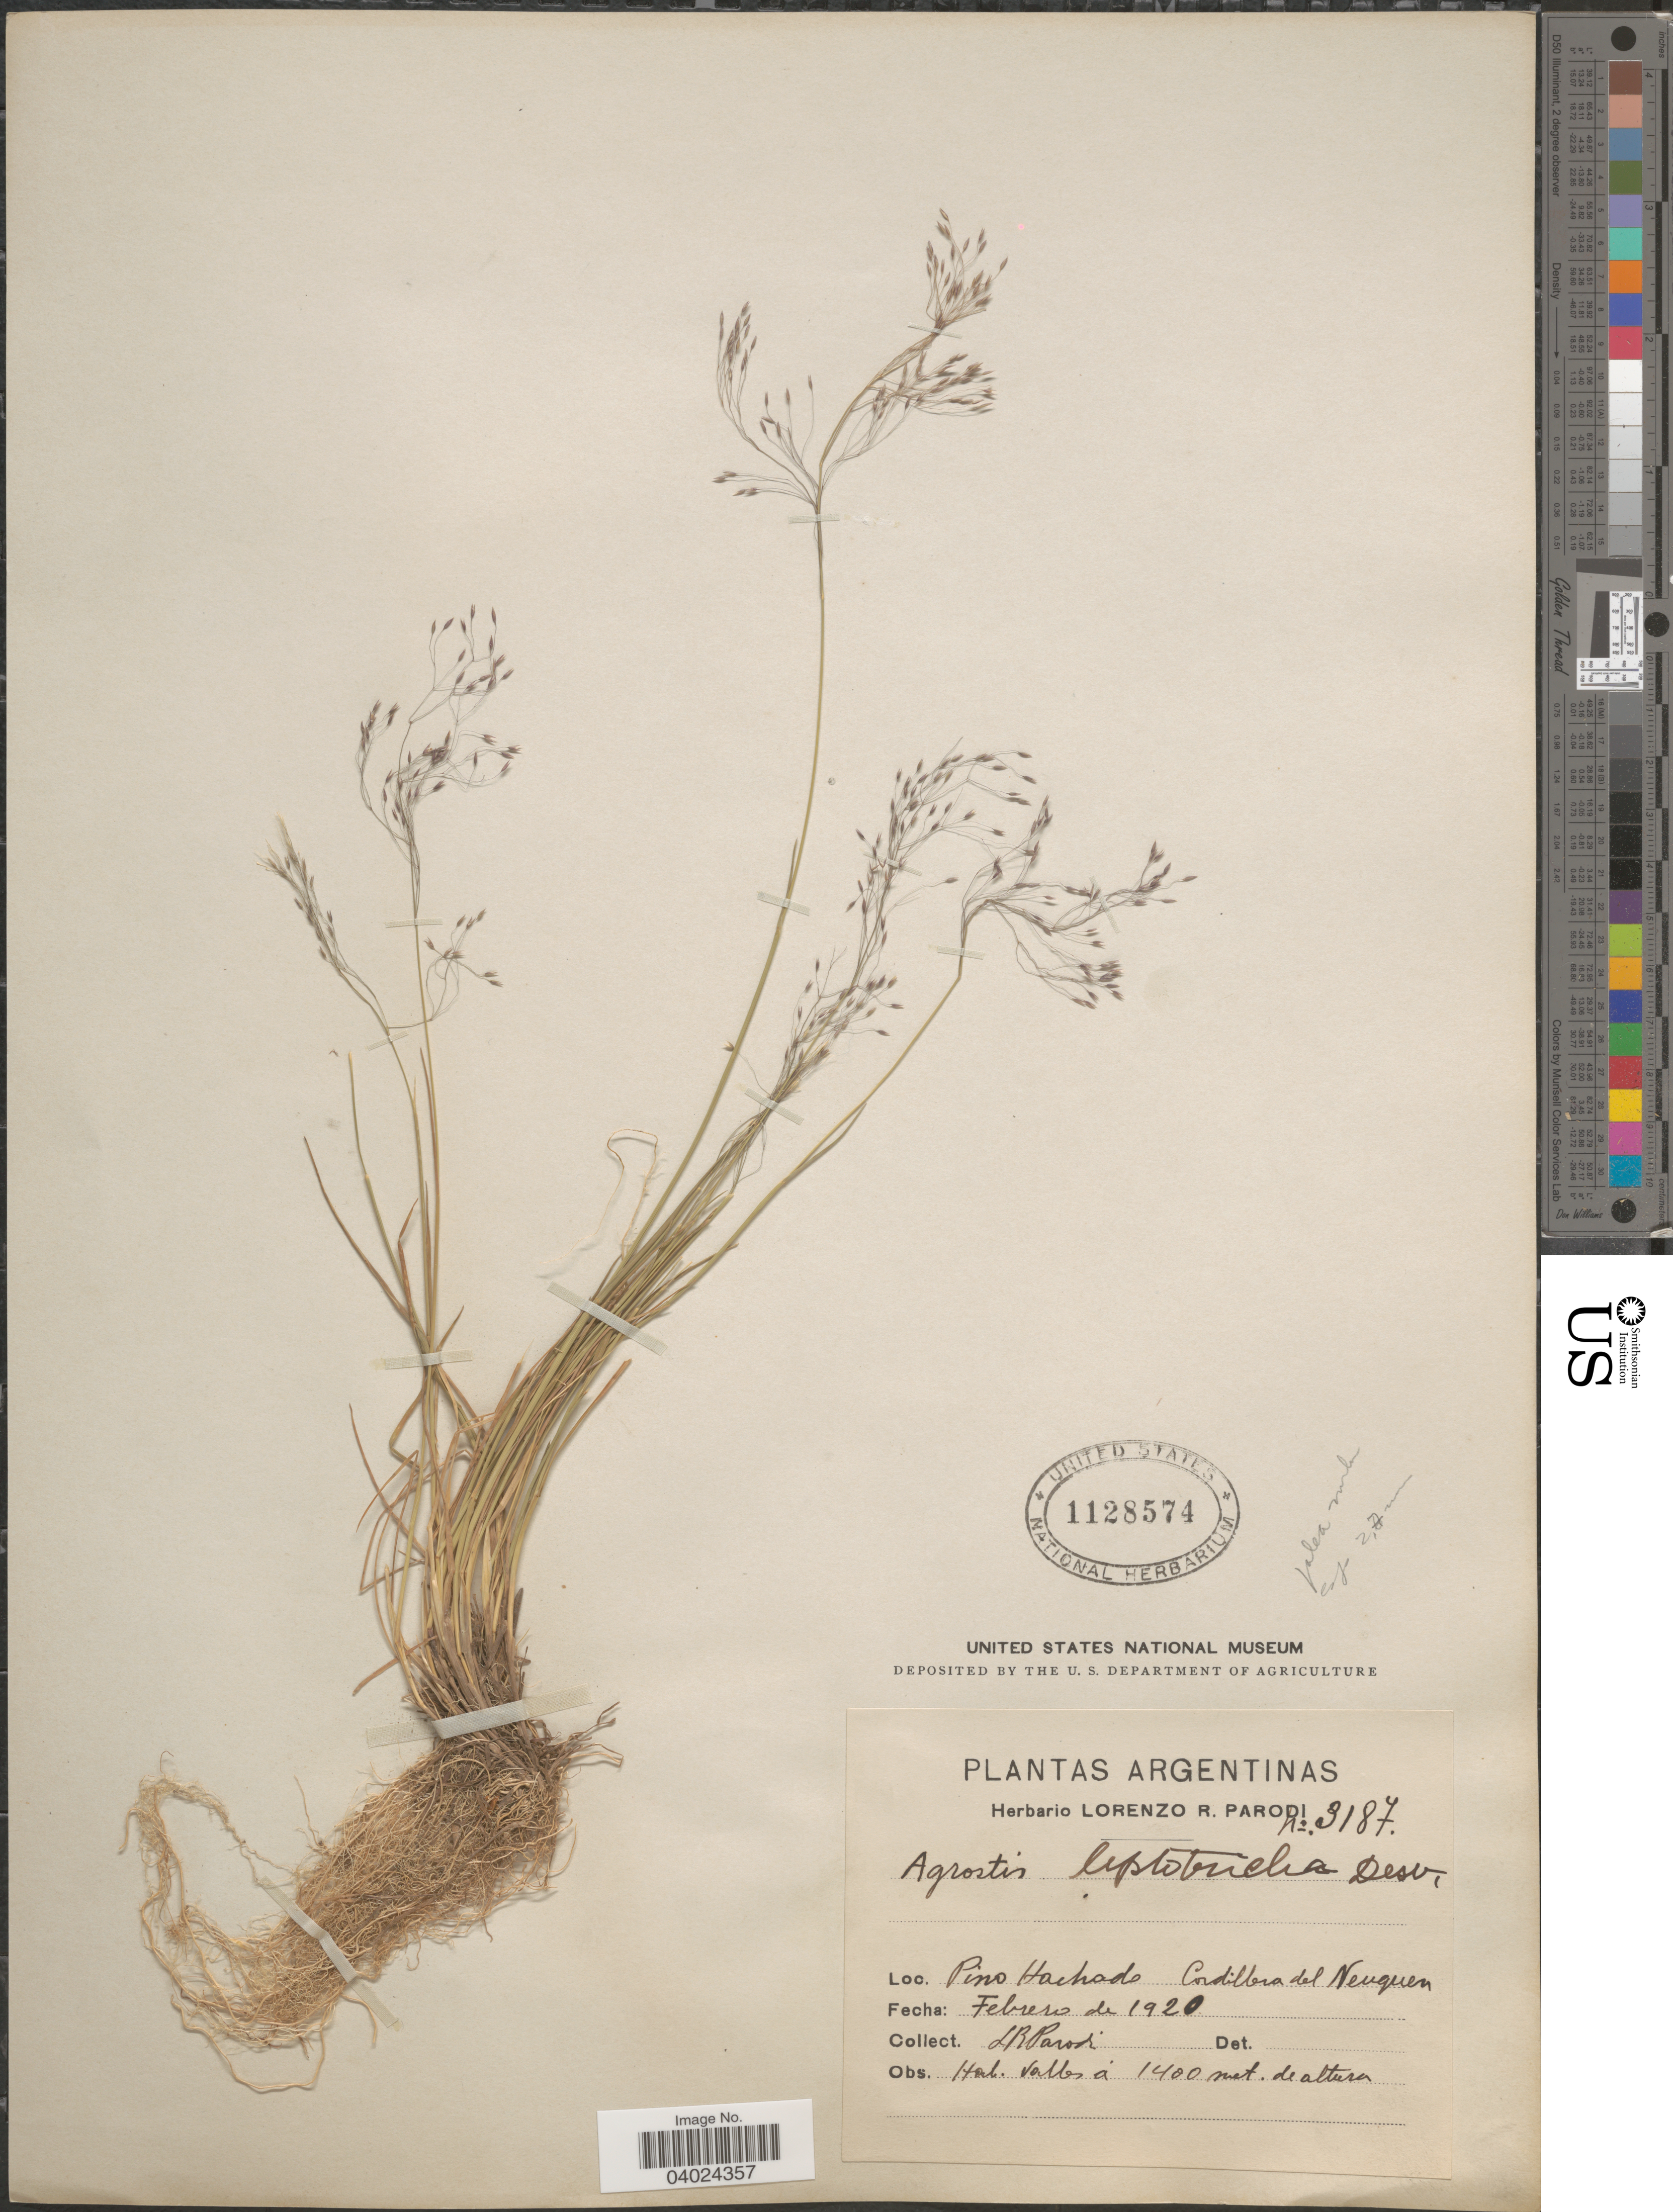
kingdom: Plantae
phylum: Tracheophyta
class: Liliopsida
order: Poales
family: Poaceae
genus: Agrostis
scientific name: Agrostis leptotricha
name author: É. Desv.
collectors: L. R. Parodi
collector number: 3187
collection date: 1920-02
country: Argentina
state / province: Neuquen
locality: Pino Hachado. Cordillera del Neuquen.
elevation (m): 1400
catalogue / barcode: US 1128574